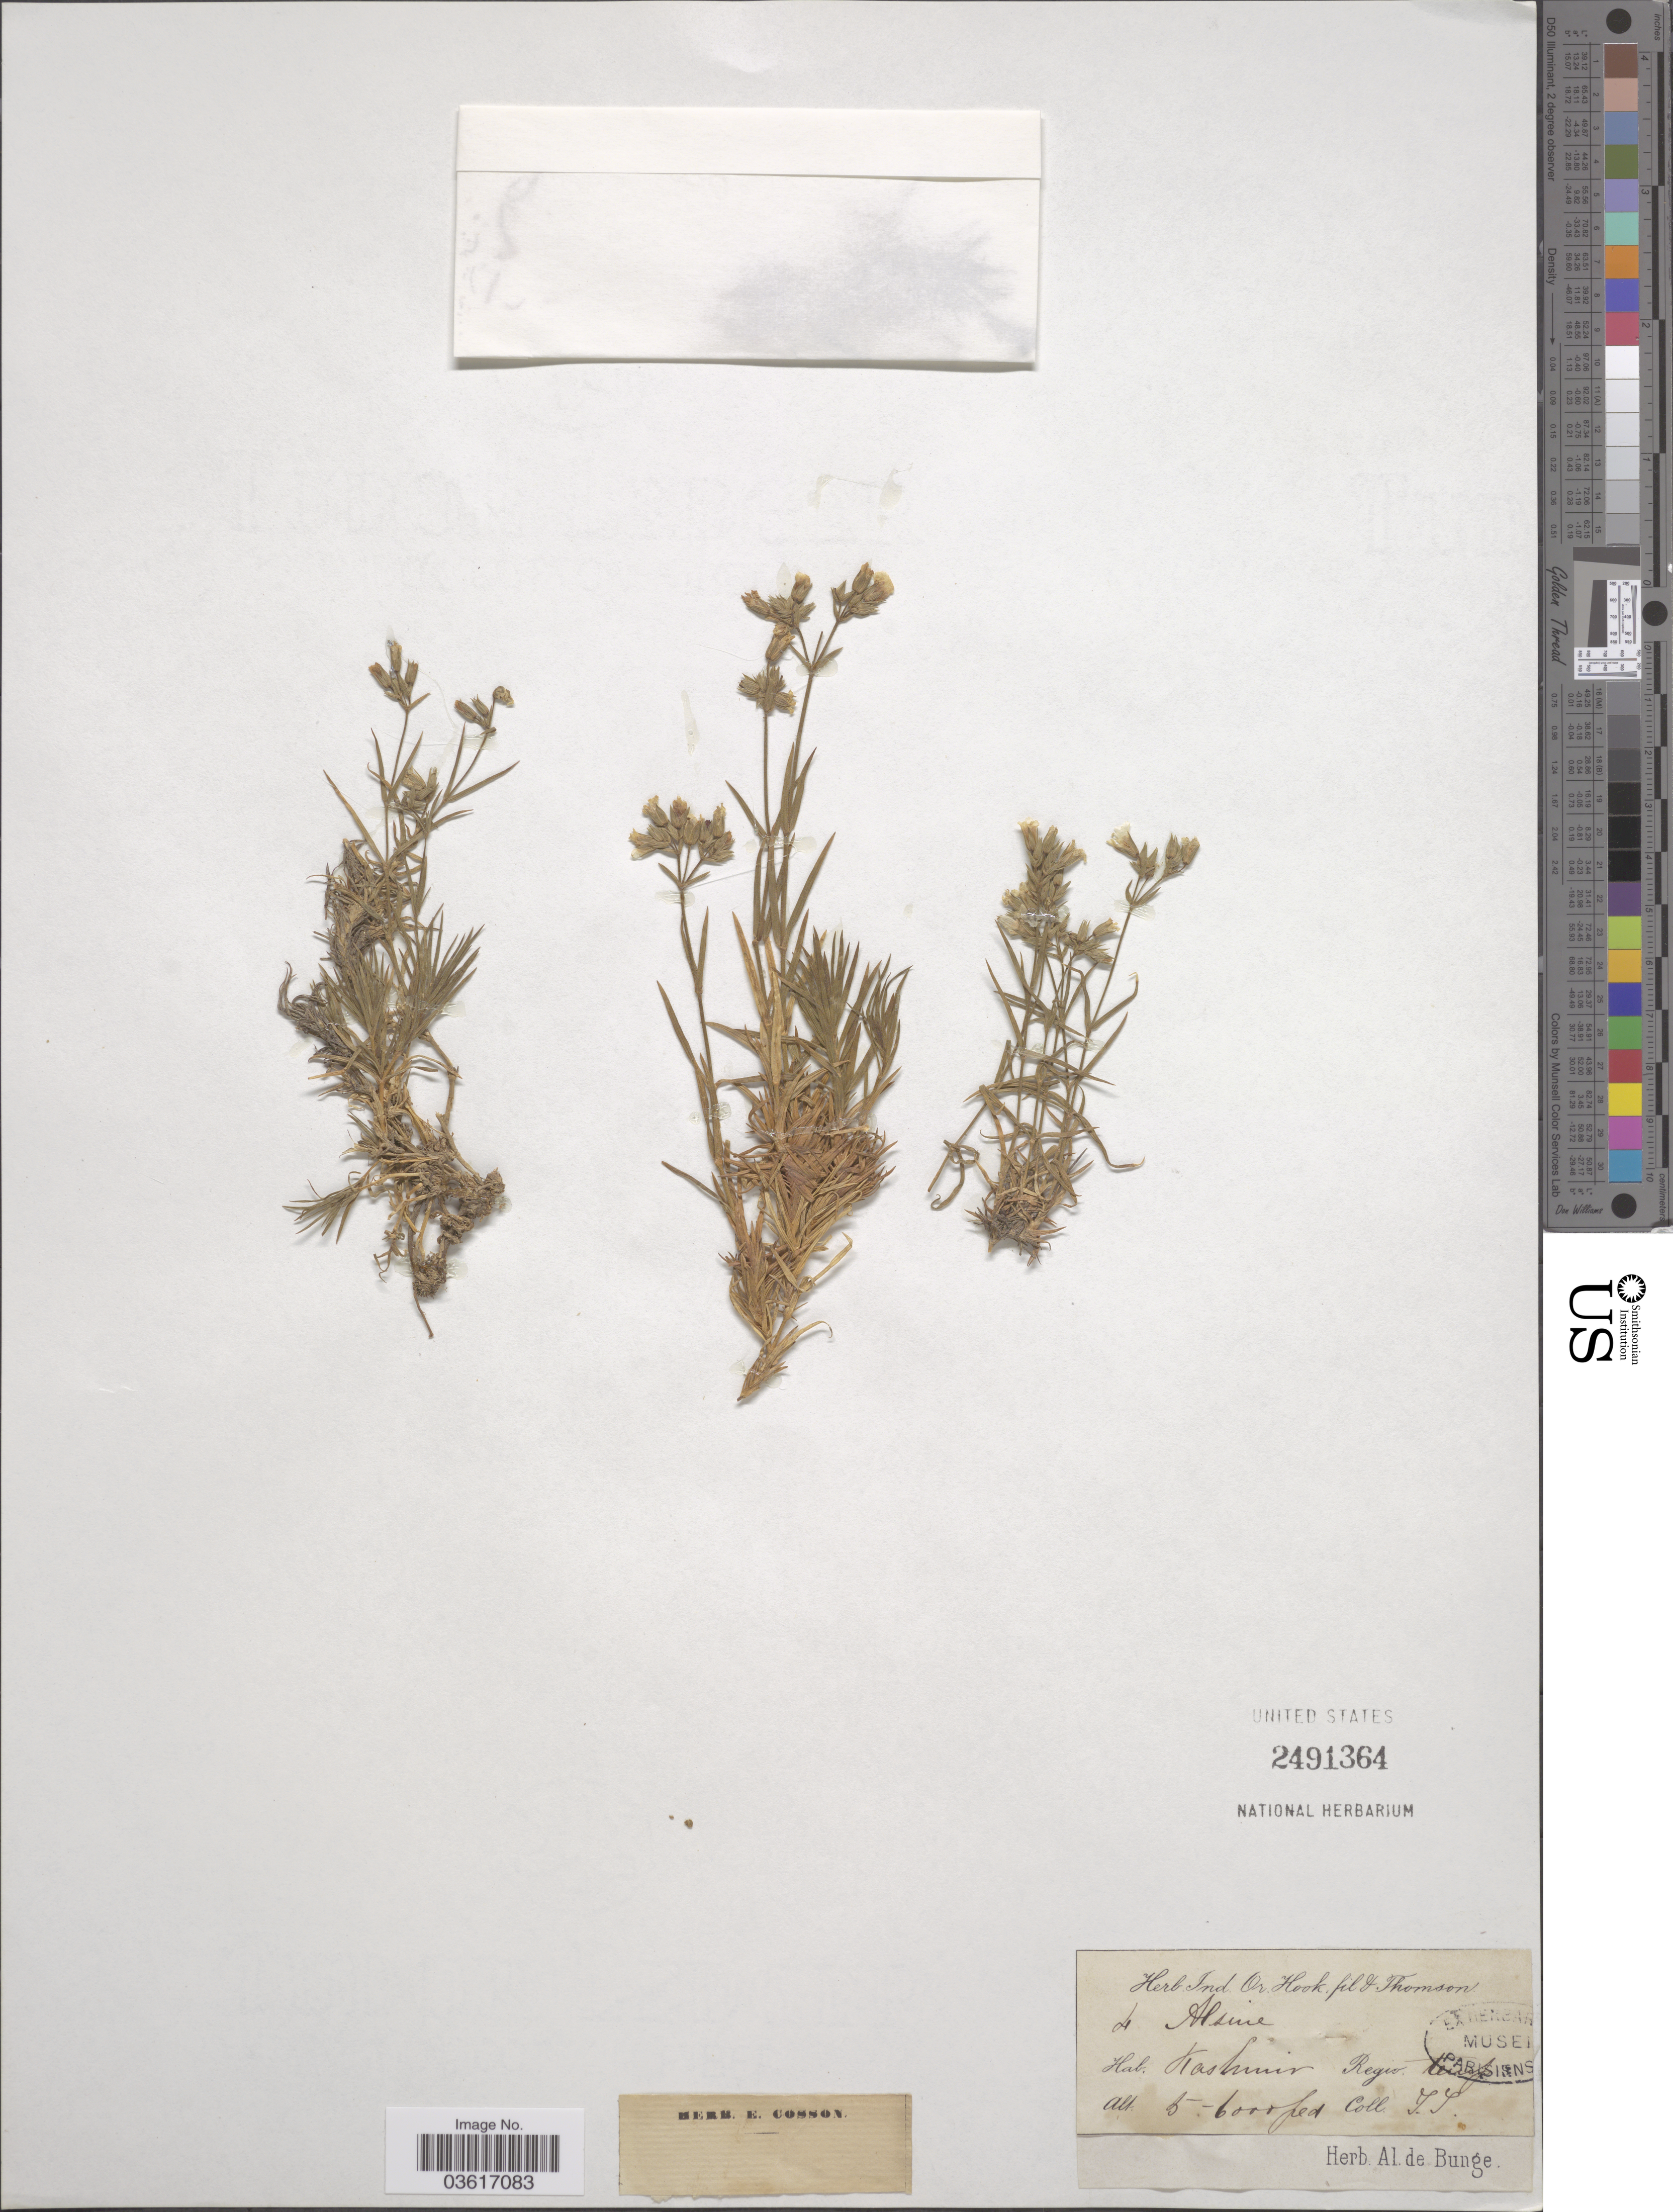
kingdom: Plantae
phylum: Tracheophyta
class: Magnoliopsida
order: Caryophyllales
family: Caryophyllaceae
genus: Minuartia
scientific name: Minuartia sp.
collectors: T. Thomson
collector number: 4?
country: India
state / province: Jammu and Kashmir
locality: Kashmir. Regio temp.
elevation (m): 1524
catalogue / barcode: US 2491364